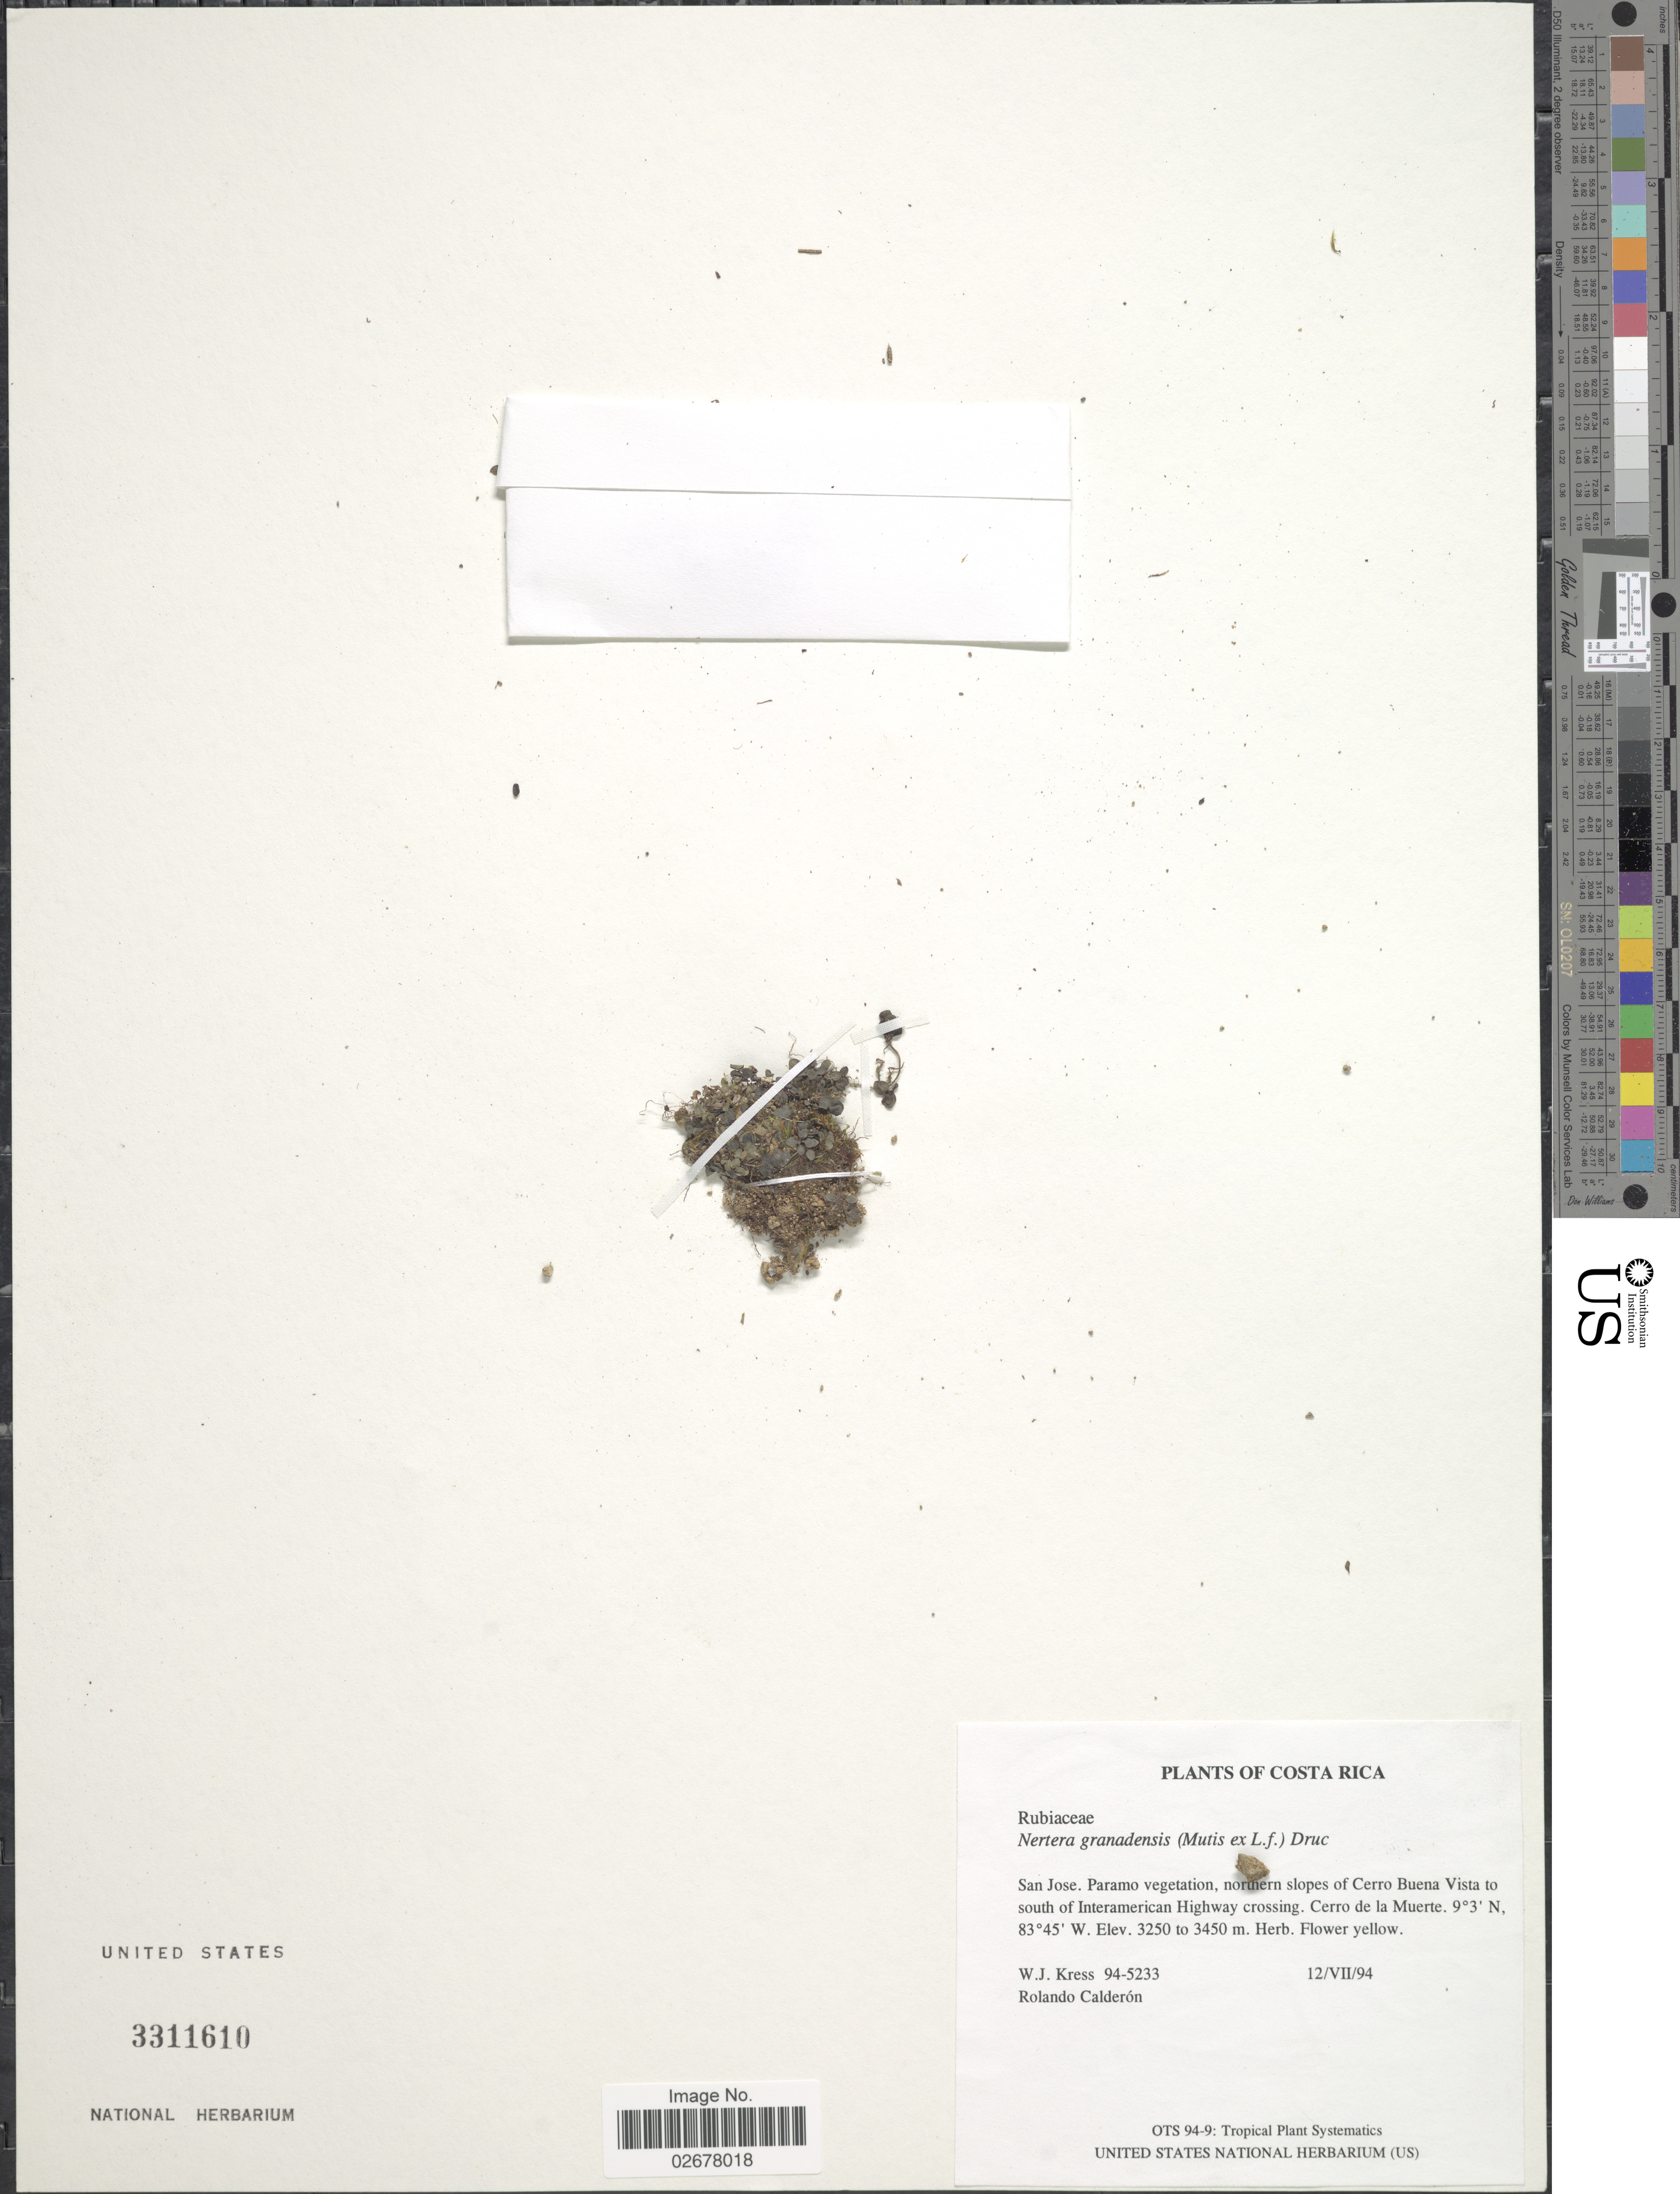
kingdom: Plantae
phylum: Tracheophyta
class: Magnoliopsida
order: Gentianales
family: Rubiaceae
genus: Nertera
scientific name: Nertera depressa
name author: Banks & Sol. ex Gaertn.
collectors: W. J. Kress & R. Calderón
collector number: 94-5233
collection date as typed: Transcribed d/m/y: 12/7/94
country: Costa Rica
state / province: San José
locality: Paramo vegetation, northern slopes of Cerro Buena Vista to south of Interamerican Highway crossing. Cerro de la Muerte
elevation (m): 3250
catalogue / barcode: US 3311610